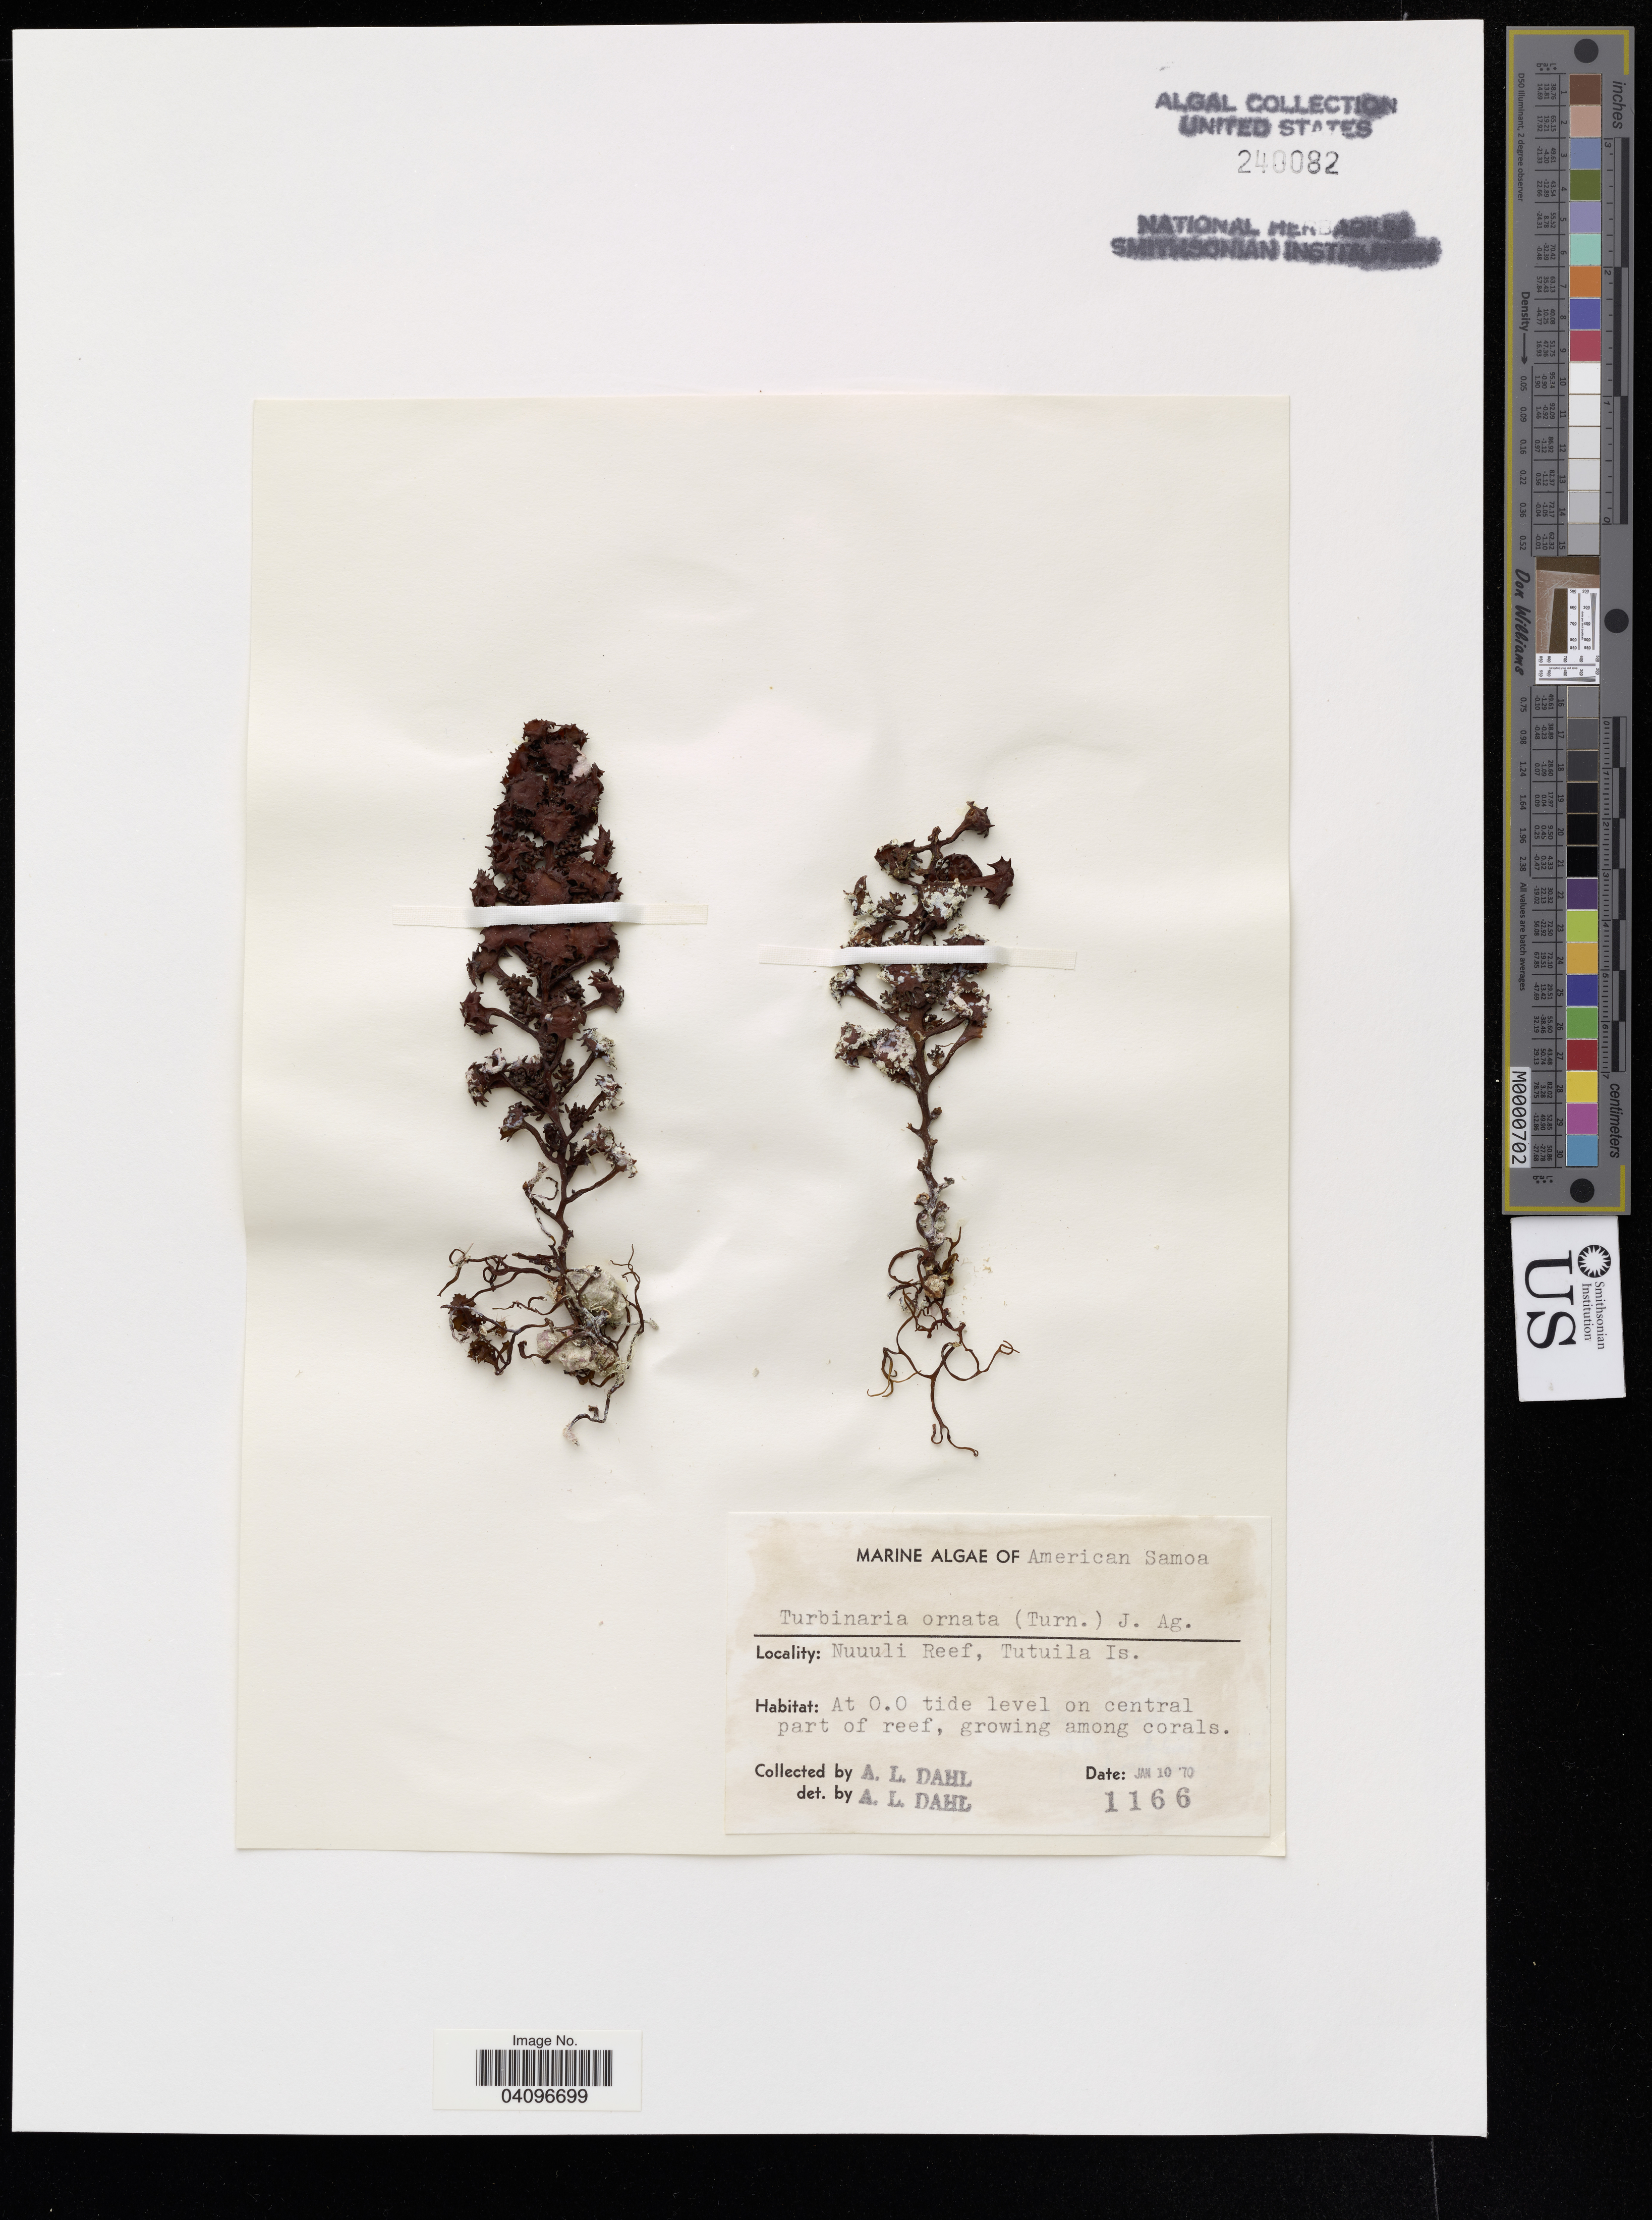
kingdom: Chromista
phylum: Ochrophyta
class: Phaeophyceae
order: Fucales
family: Sargassaceae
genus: Turbinaria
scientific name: Turbinaria ornata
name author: (Turner) J. Agardh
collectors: A. Dahl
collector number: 1166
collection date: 1970-01-10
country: American Samoa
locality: Nuuuli Reef, Tutuila Is.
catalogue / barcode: US 240082